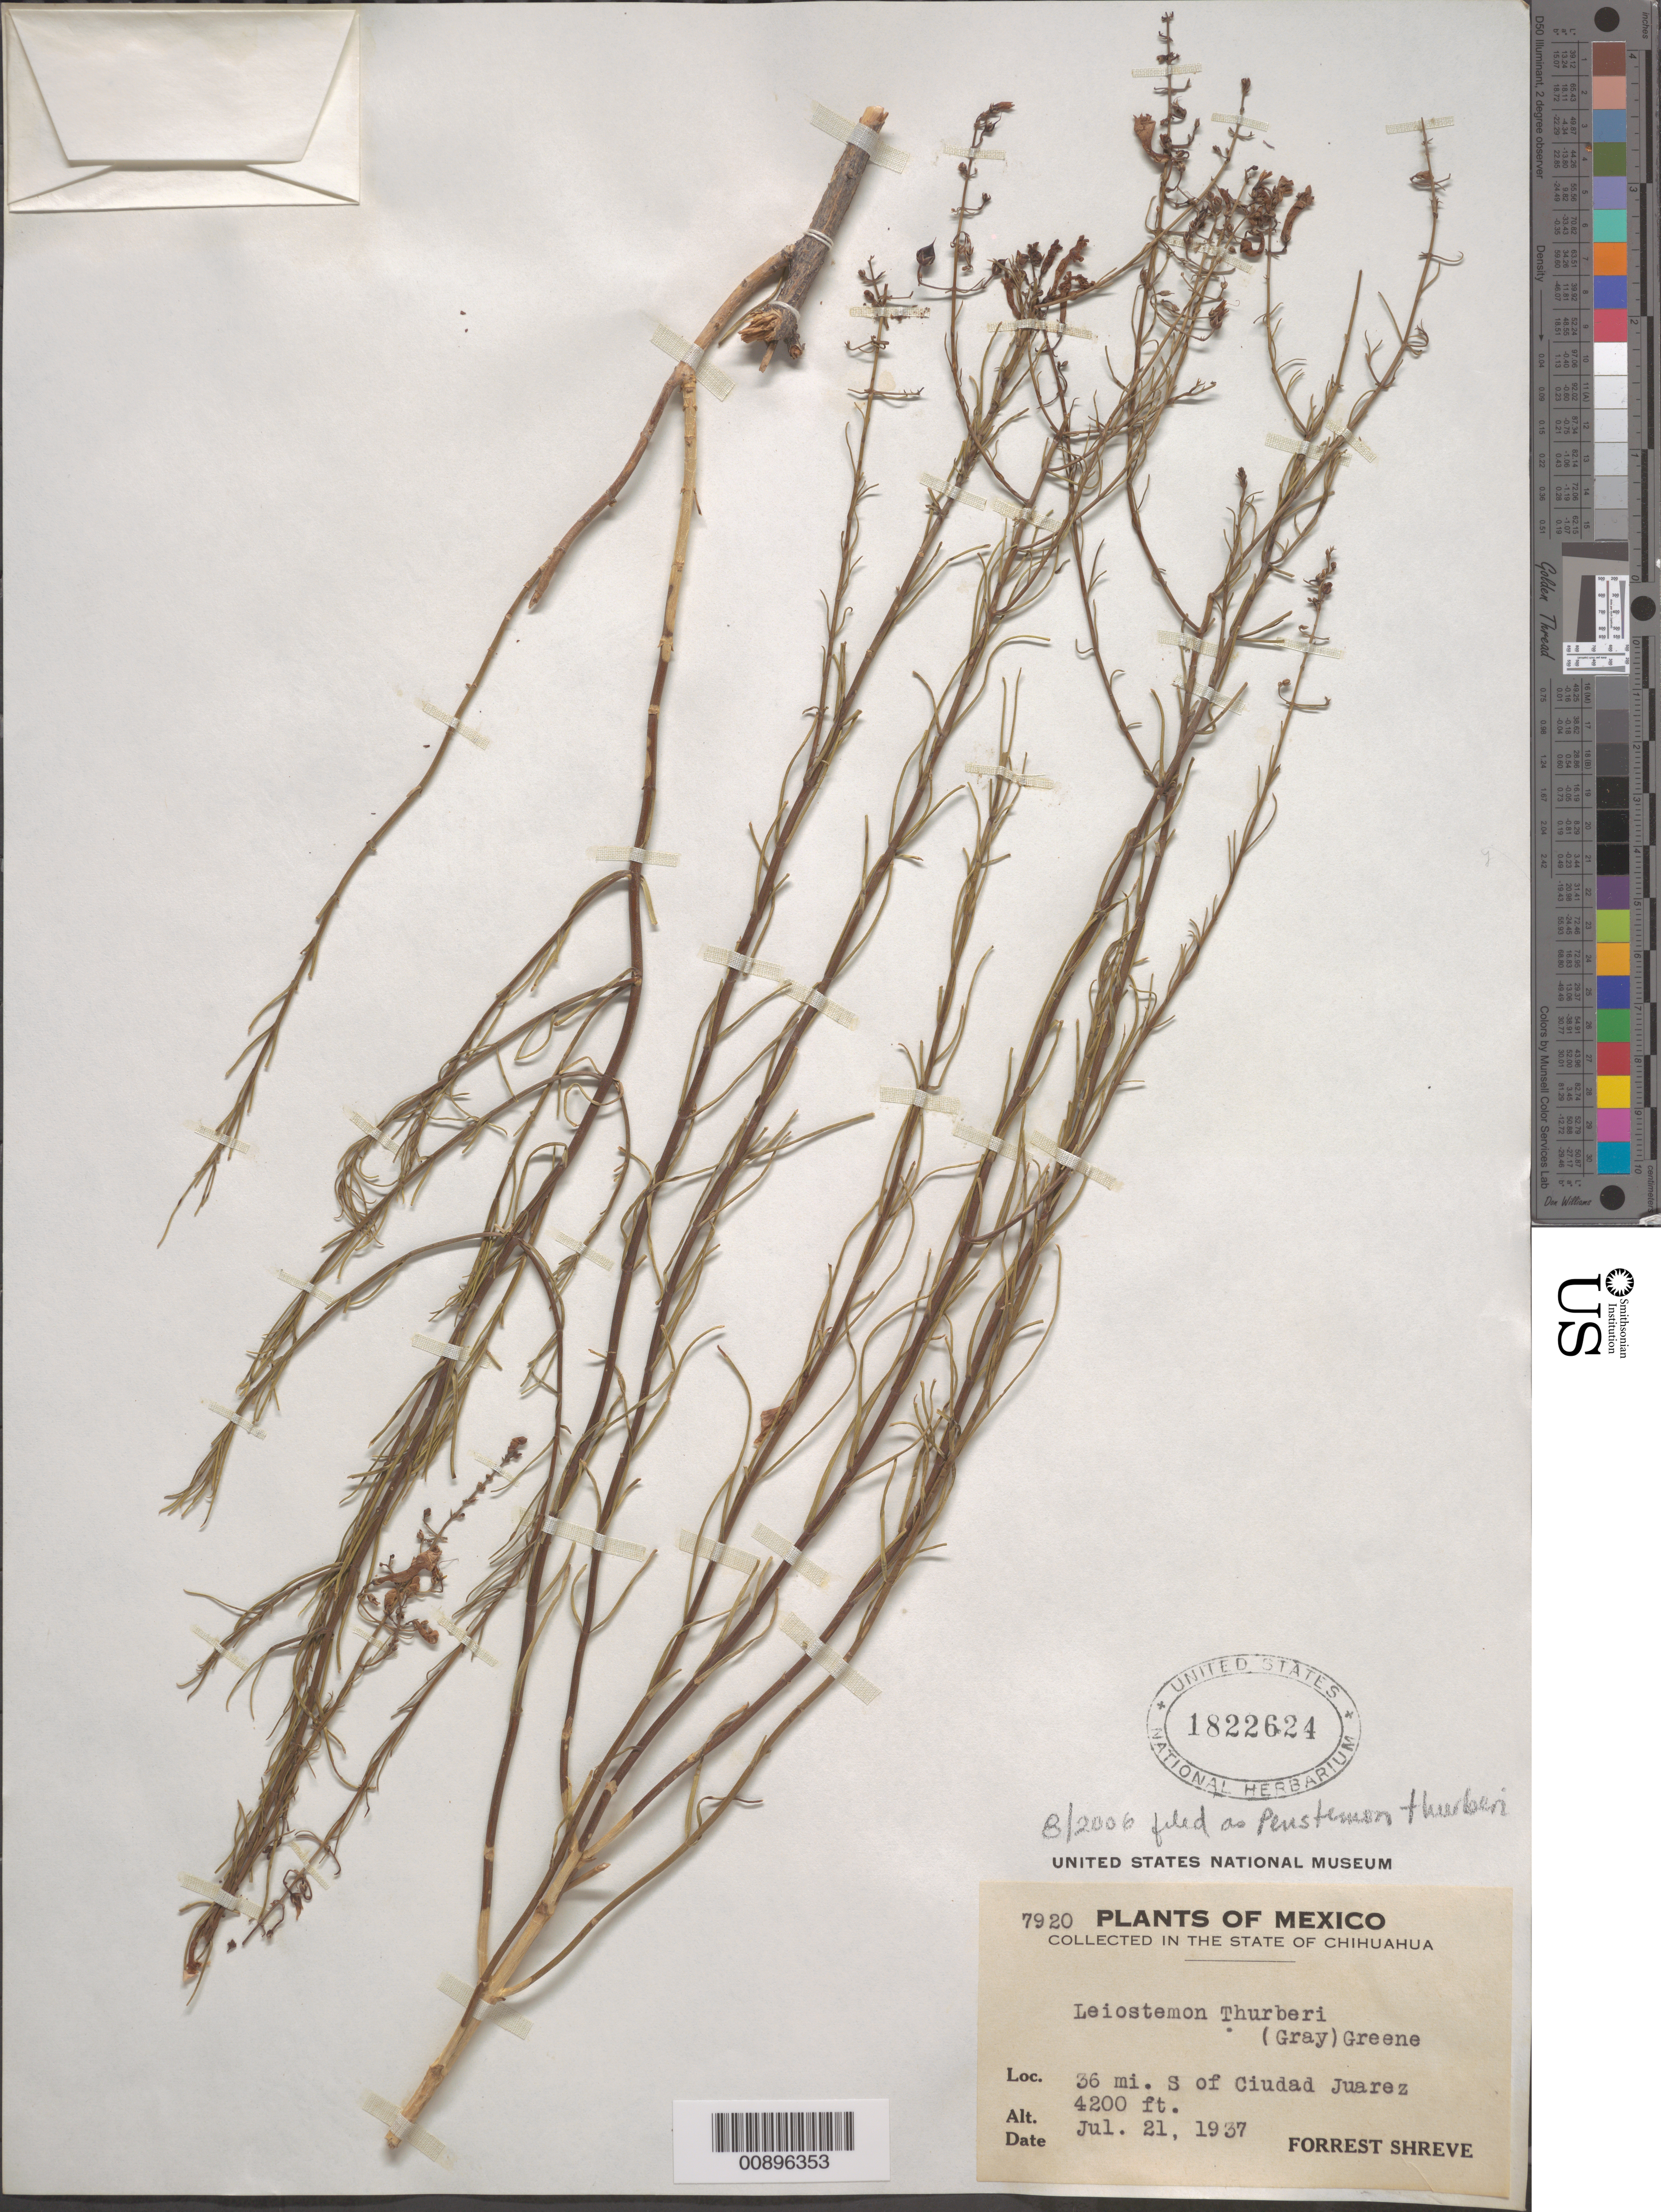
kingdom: Plantae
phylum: Tracheophyta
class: Magnoliopsida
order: Lamiales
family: Plantaginaceae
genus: Penstemon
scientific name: Penstemon thurberi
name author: Torr.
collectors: F. Shreve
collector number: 7920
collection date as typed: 21 Jul 1937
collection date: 1937-07-21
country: Mexico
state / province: Chihuahua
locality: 36 mi. S of Ciudad Juárez, Chihuahua.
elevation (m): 1280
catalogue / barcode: US 1822624